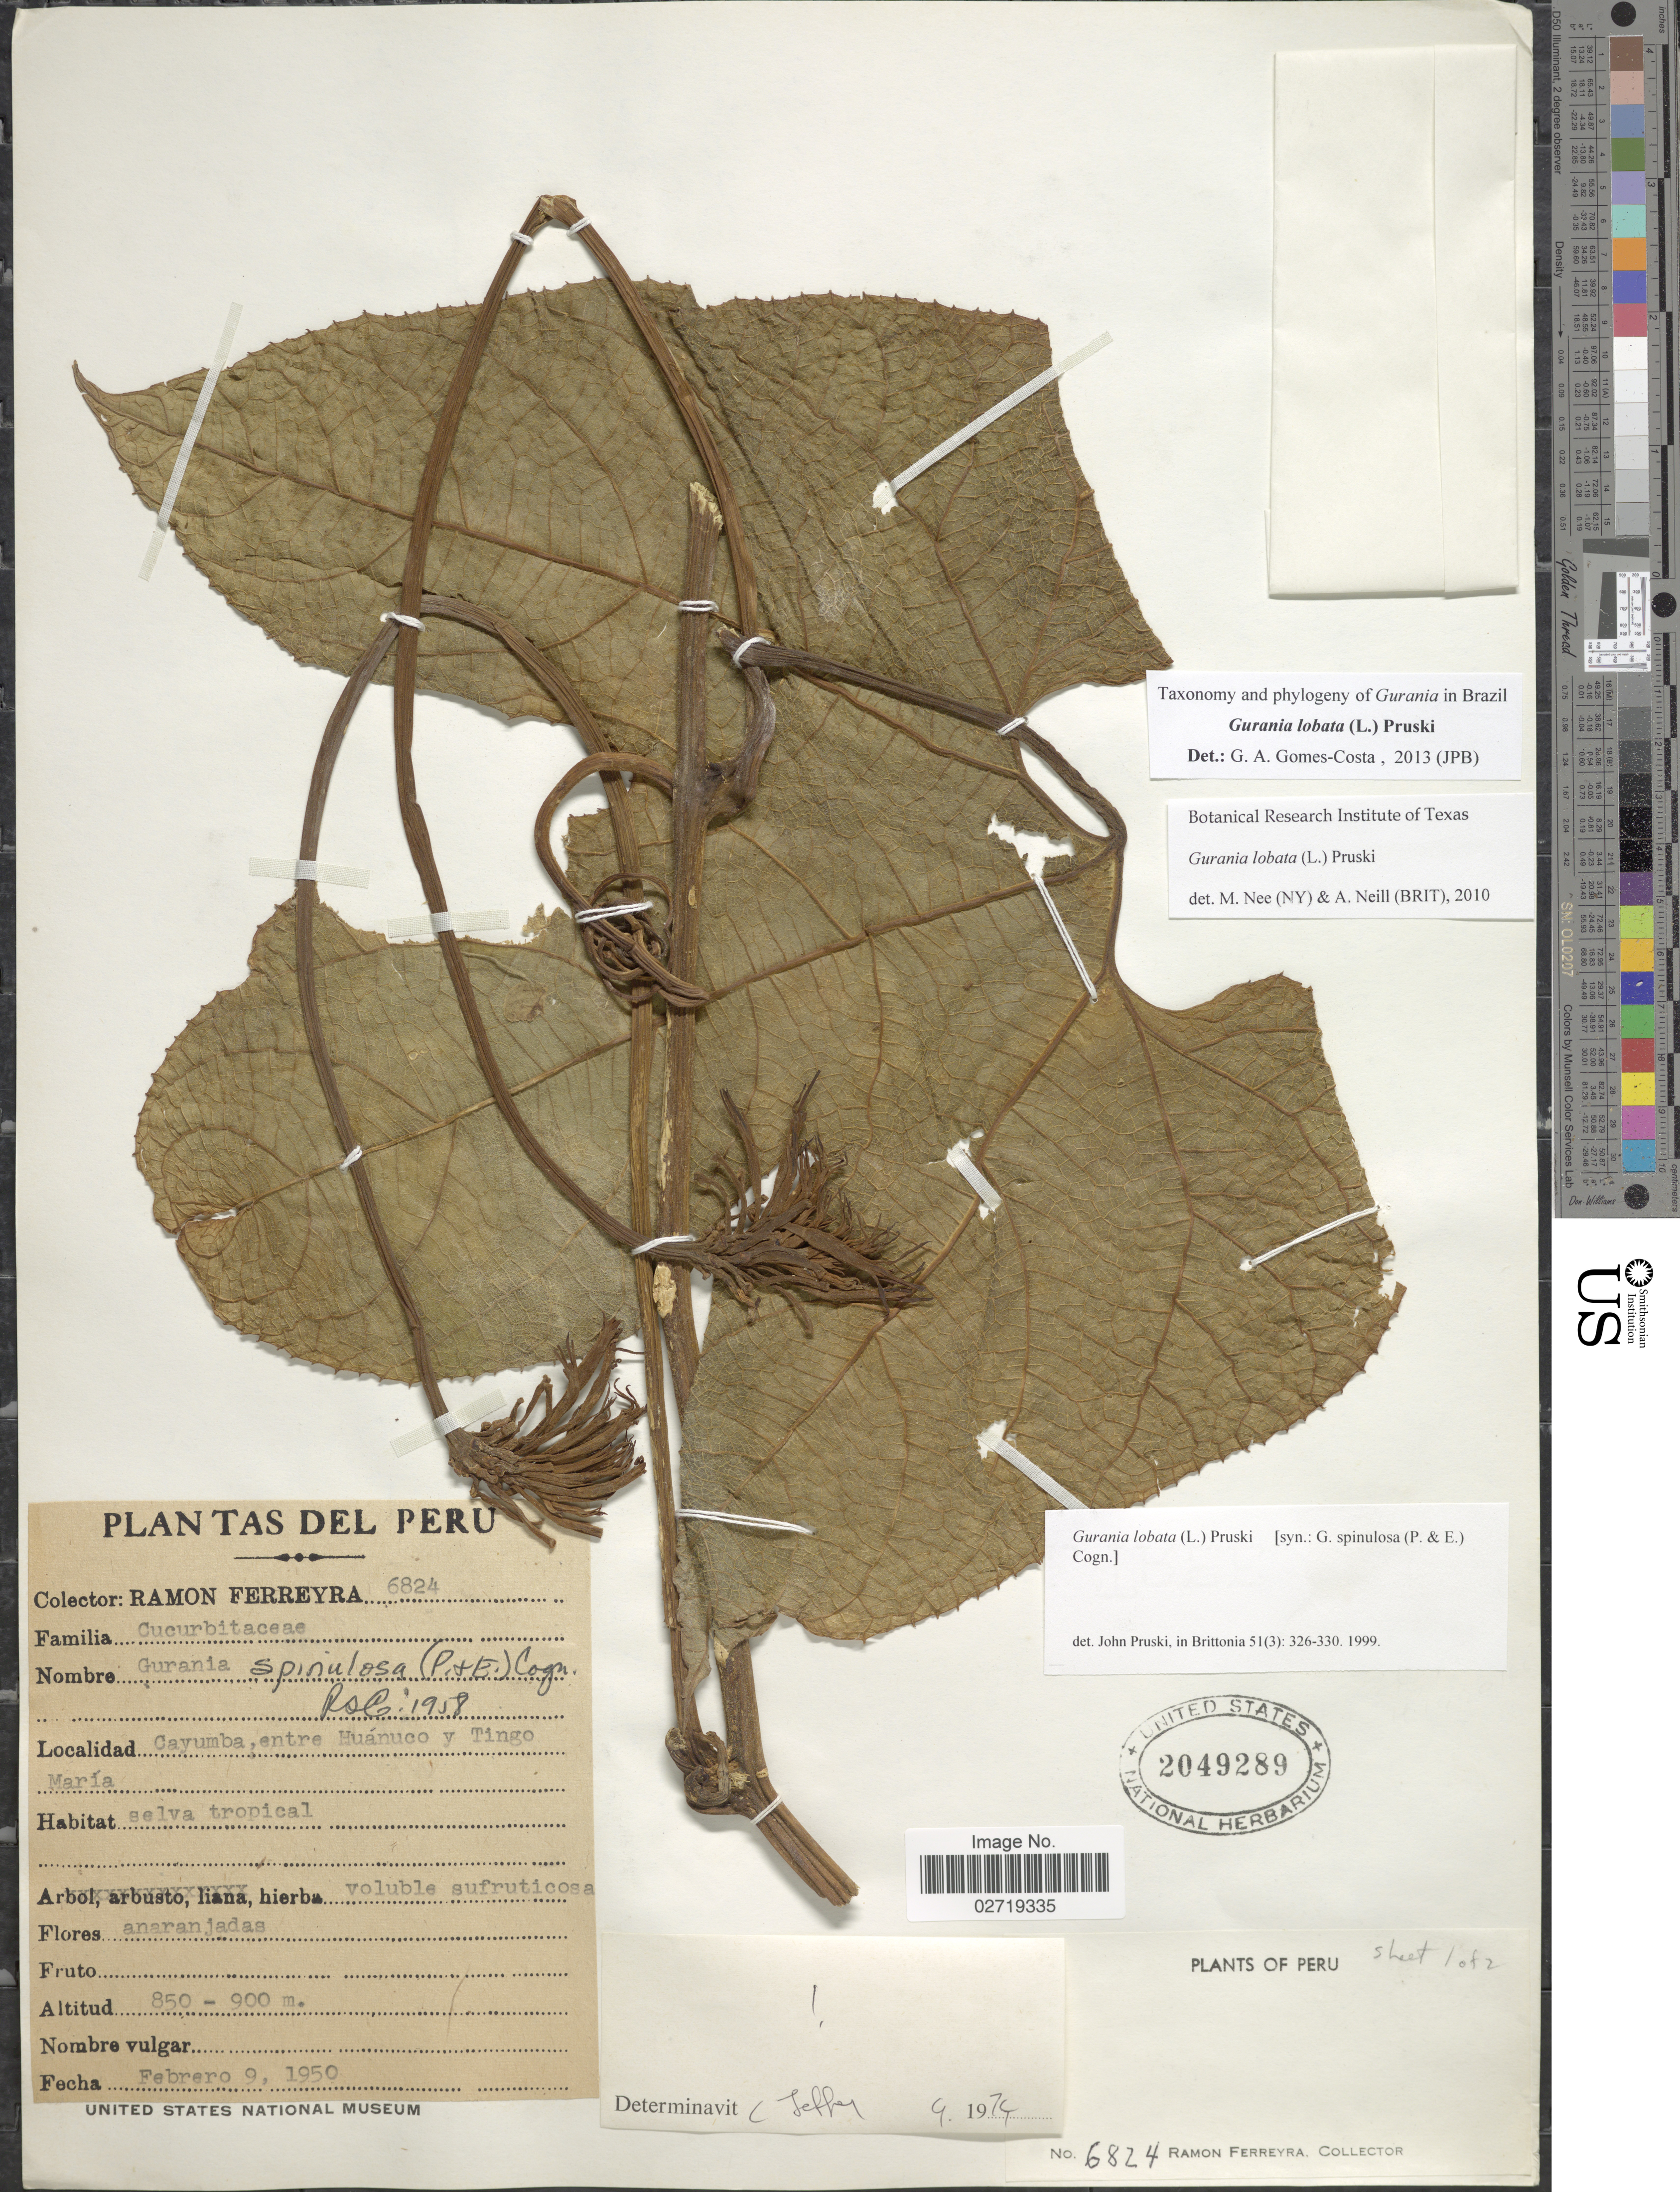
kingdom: Plantae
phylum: Tracheophyta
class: Magnoliopsida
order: Cucurbitales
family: Cucurbitaceae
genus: Gurania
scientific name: Gurania lobata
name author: (L.) Pruski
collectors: R. A. Ferreyra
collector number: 6824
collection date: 1950-02-09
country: Peru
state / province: Huánuco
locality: Cayumba, entre Huánuco y Tingo María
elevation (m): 850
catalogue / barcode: US 2049289